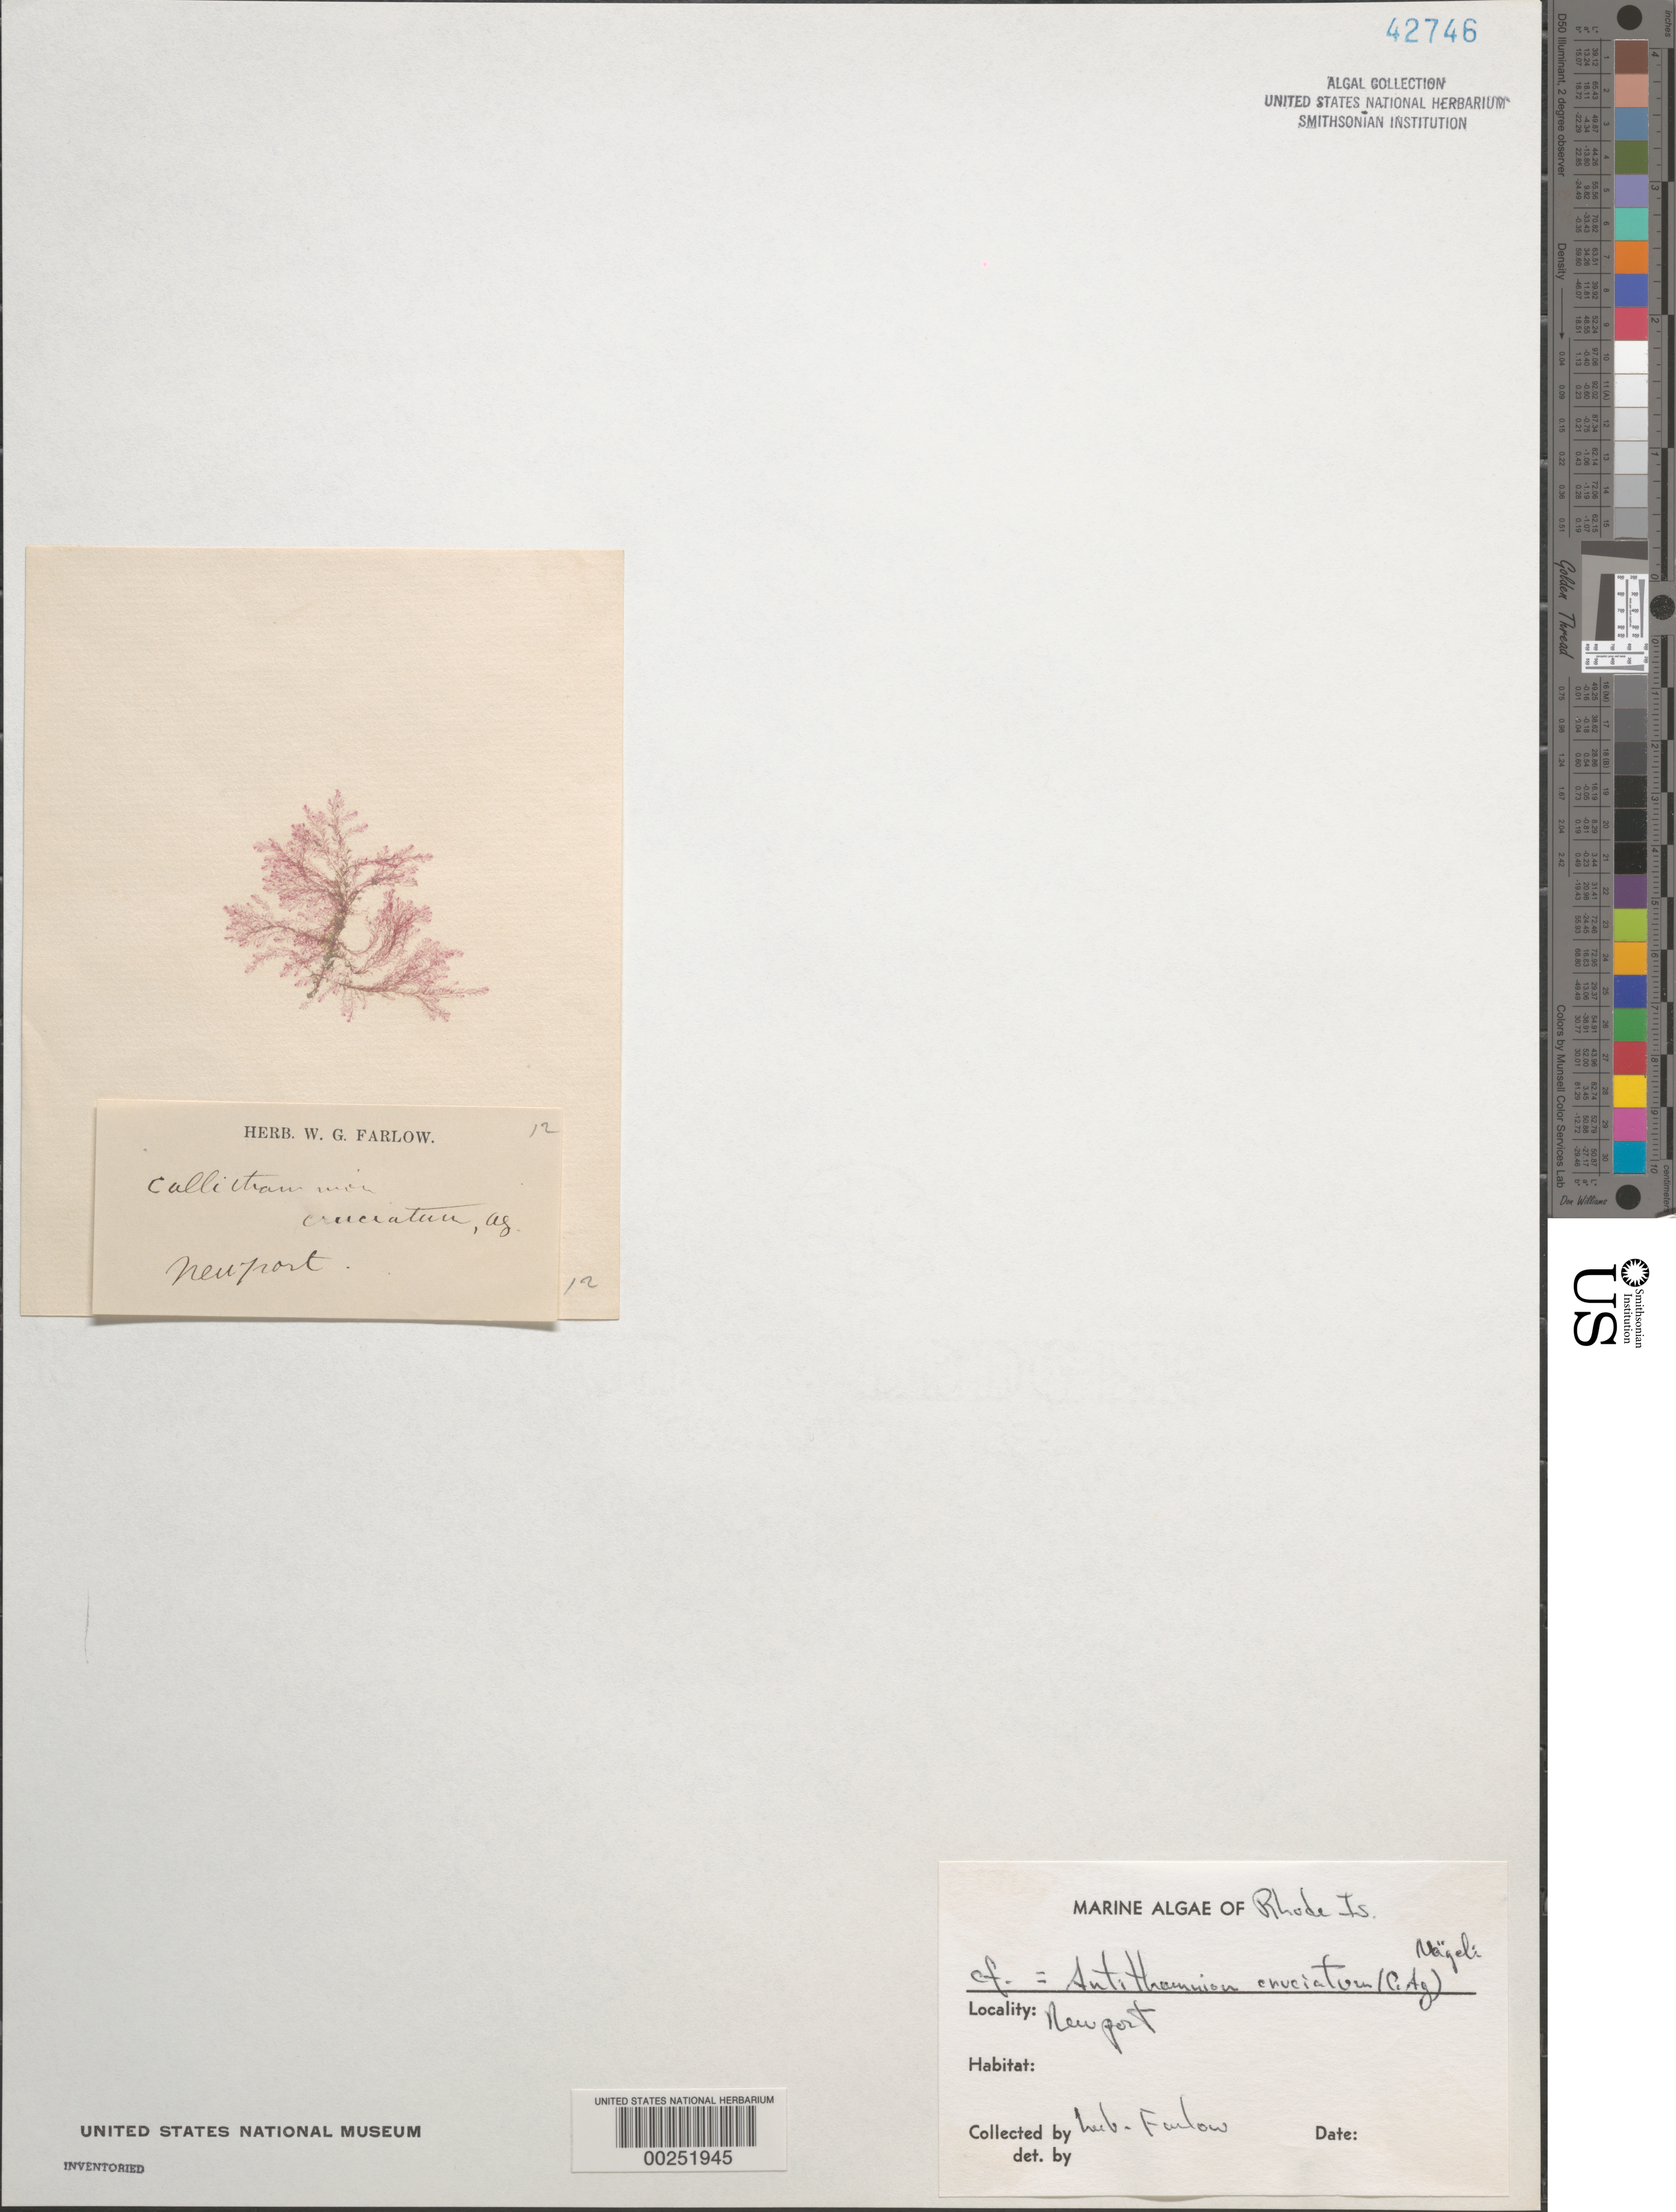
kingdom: Plantae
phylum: Rhodophyta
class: Florideophyceae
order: Ceramiales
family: Ceramiaceae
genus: Antithamnion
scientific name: Antithamnion cruciatum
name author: (C. Agardh) Näg.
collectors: W. Farlow (Herbarium)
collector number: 12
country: United States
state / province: Rhode Island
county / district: Newport County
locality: Newport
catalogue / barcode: US 42746